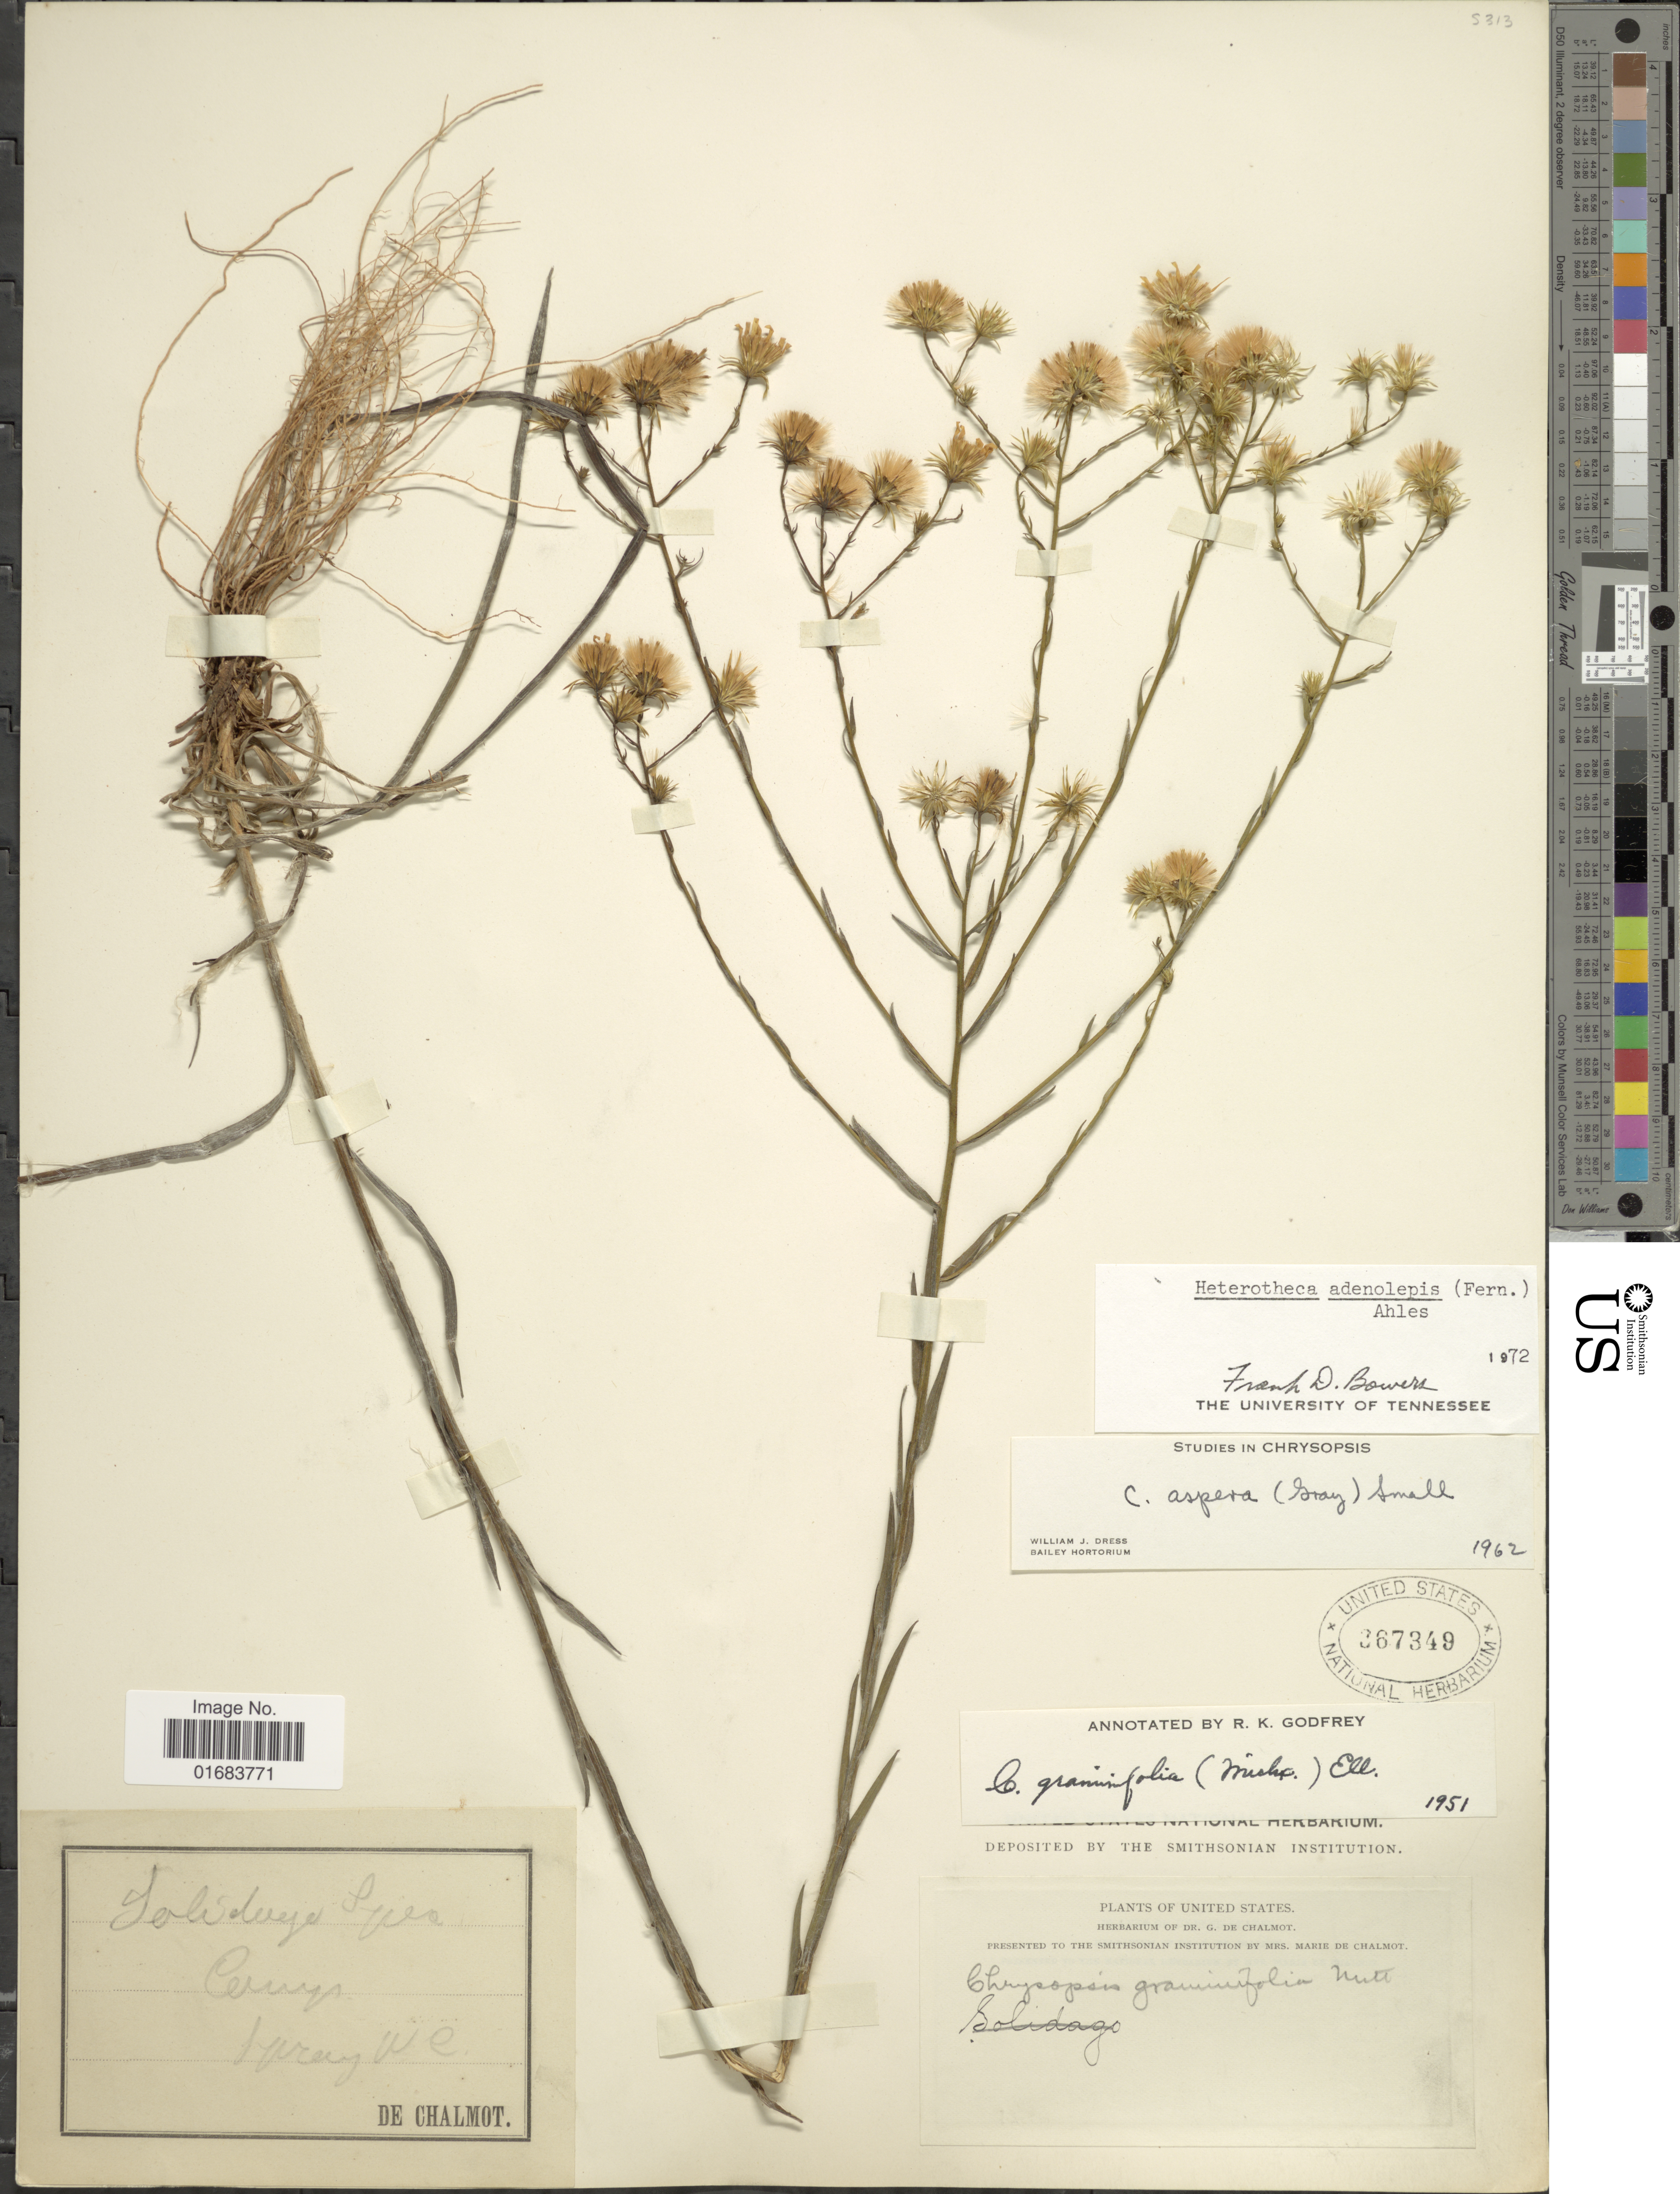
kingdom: Plantae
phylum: Tracheophyta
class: Magnoliopsida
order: Asterales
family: Asteraceae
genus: Pityopsis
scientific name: Pityopsis adenolepis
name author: (Fernald) Semple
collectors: G. de Chalmot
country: United States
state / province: North Carolina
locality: Luray N.C.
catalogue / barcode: US 367349